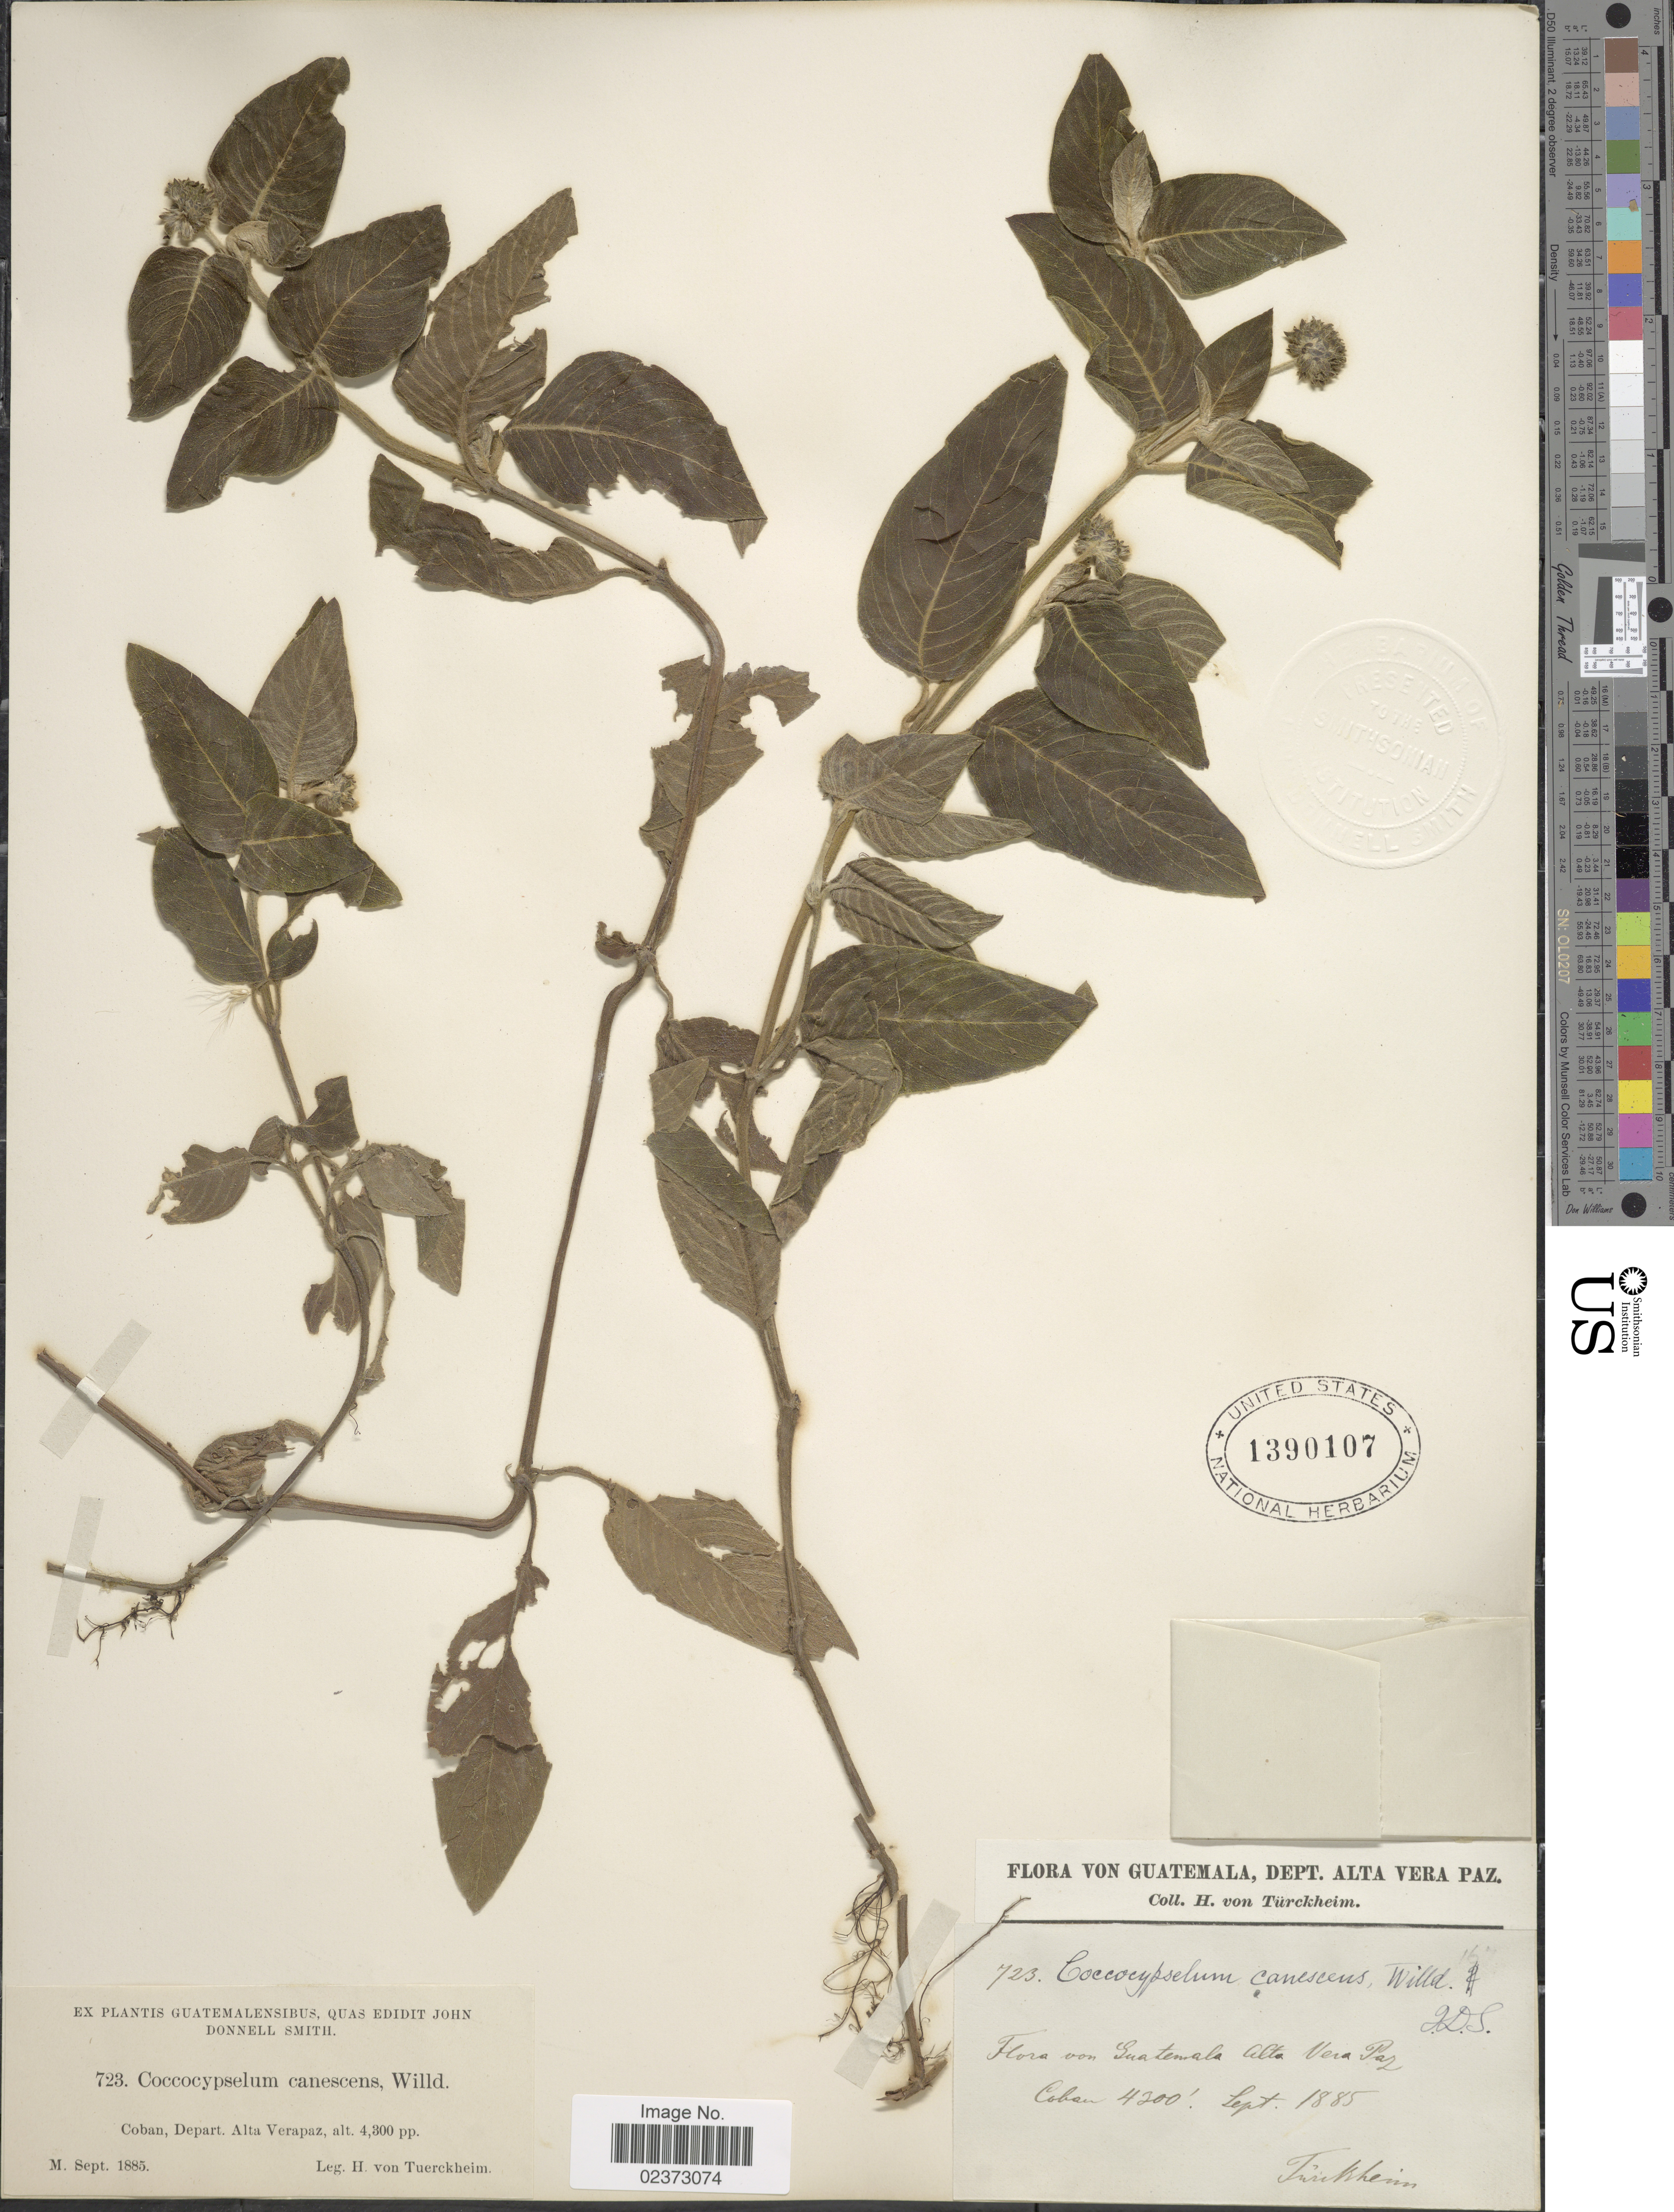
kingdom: Plantae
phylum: Tracheophyta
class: Magnoliopsida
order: Gentianales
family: Rubiaceae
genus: Coccocypselum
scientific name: Coccocypselum lanceolatum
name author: (Ruiz & Pav.) Pers.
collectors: H. von Tuerckheim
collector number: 723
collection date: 1885-09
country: Guatemala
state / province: Alta Verapaz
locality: Coban, Depart., Alta Verapaz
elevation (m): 1311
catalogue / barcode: US 1390107